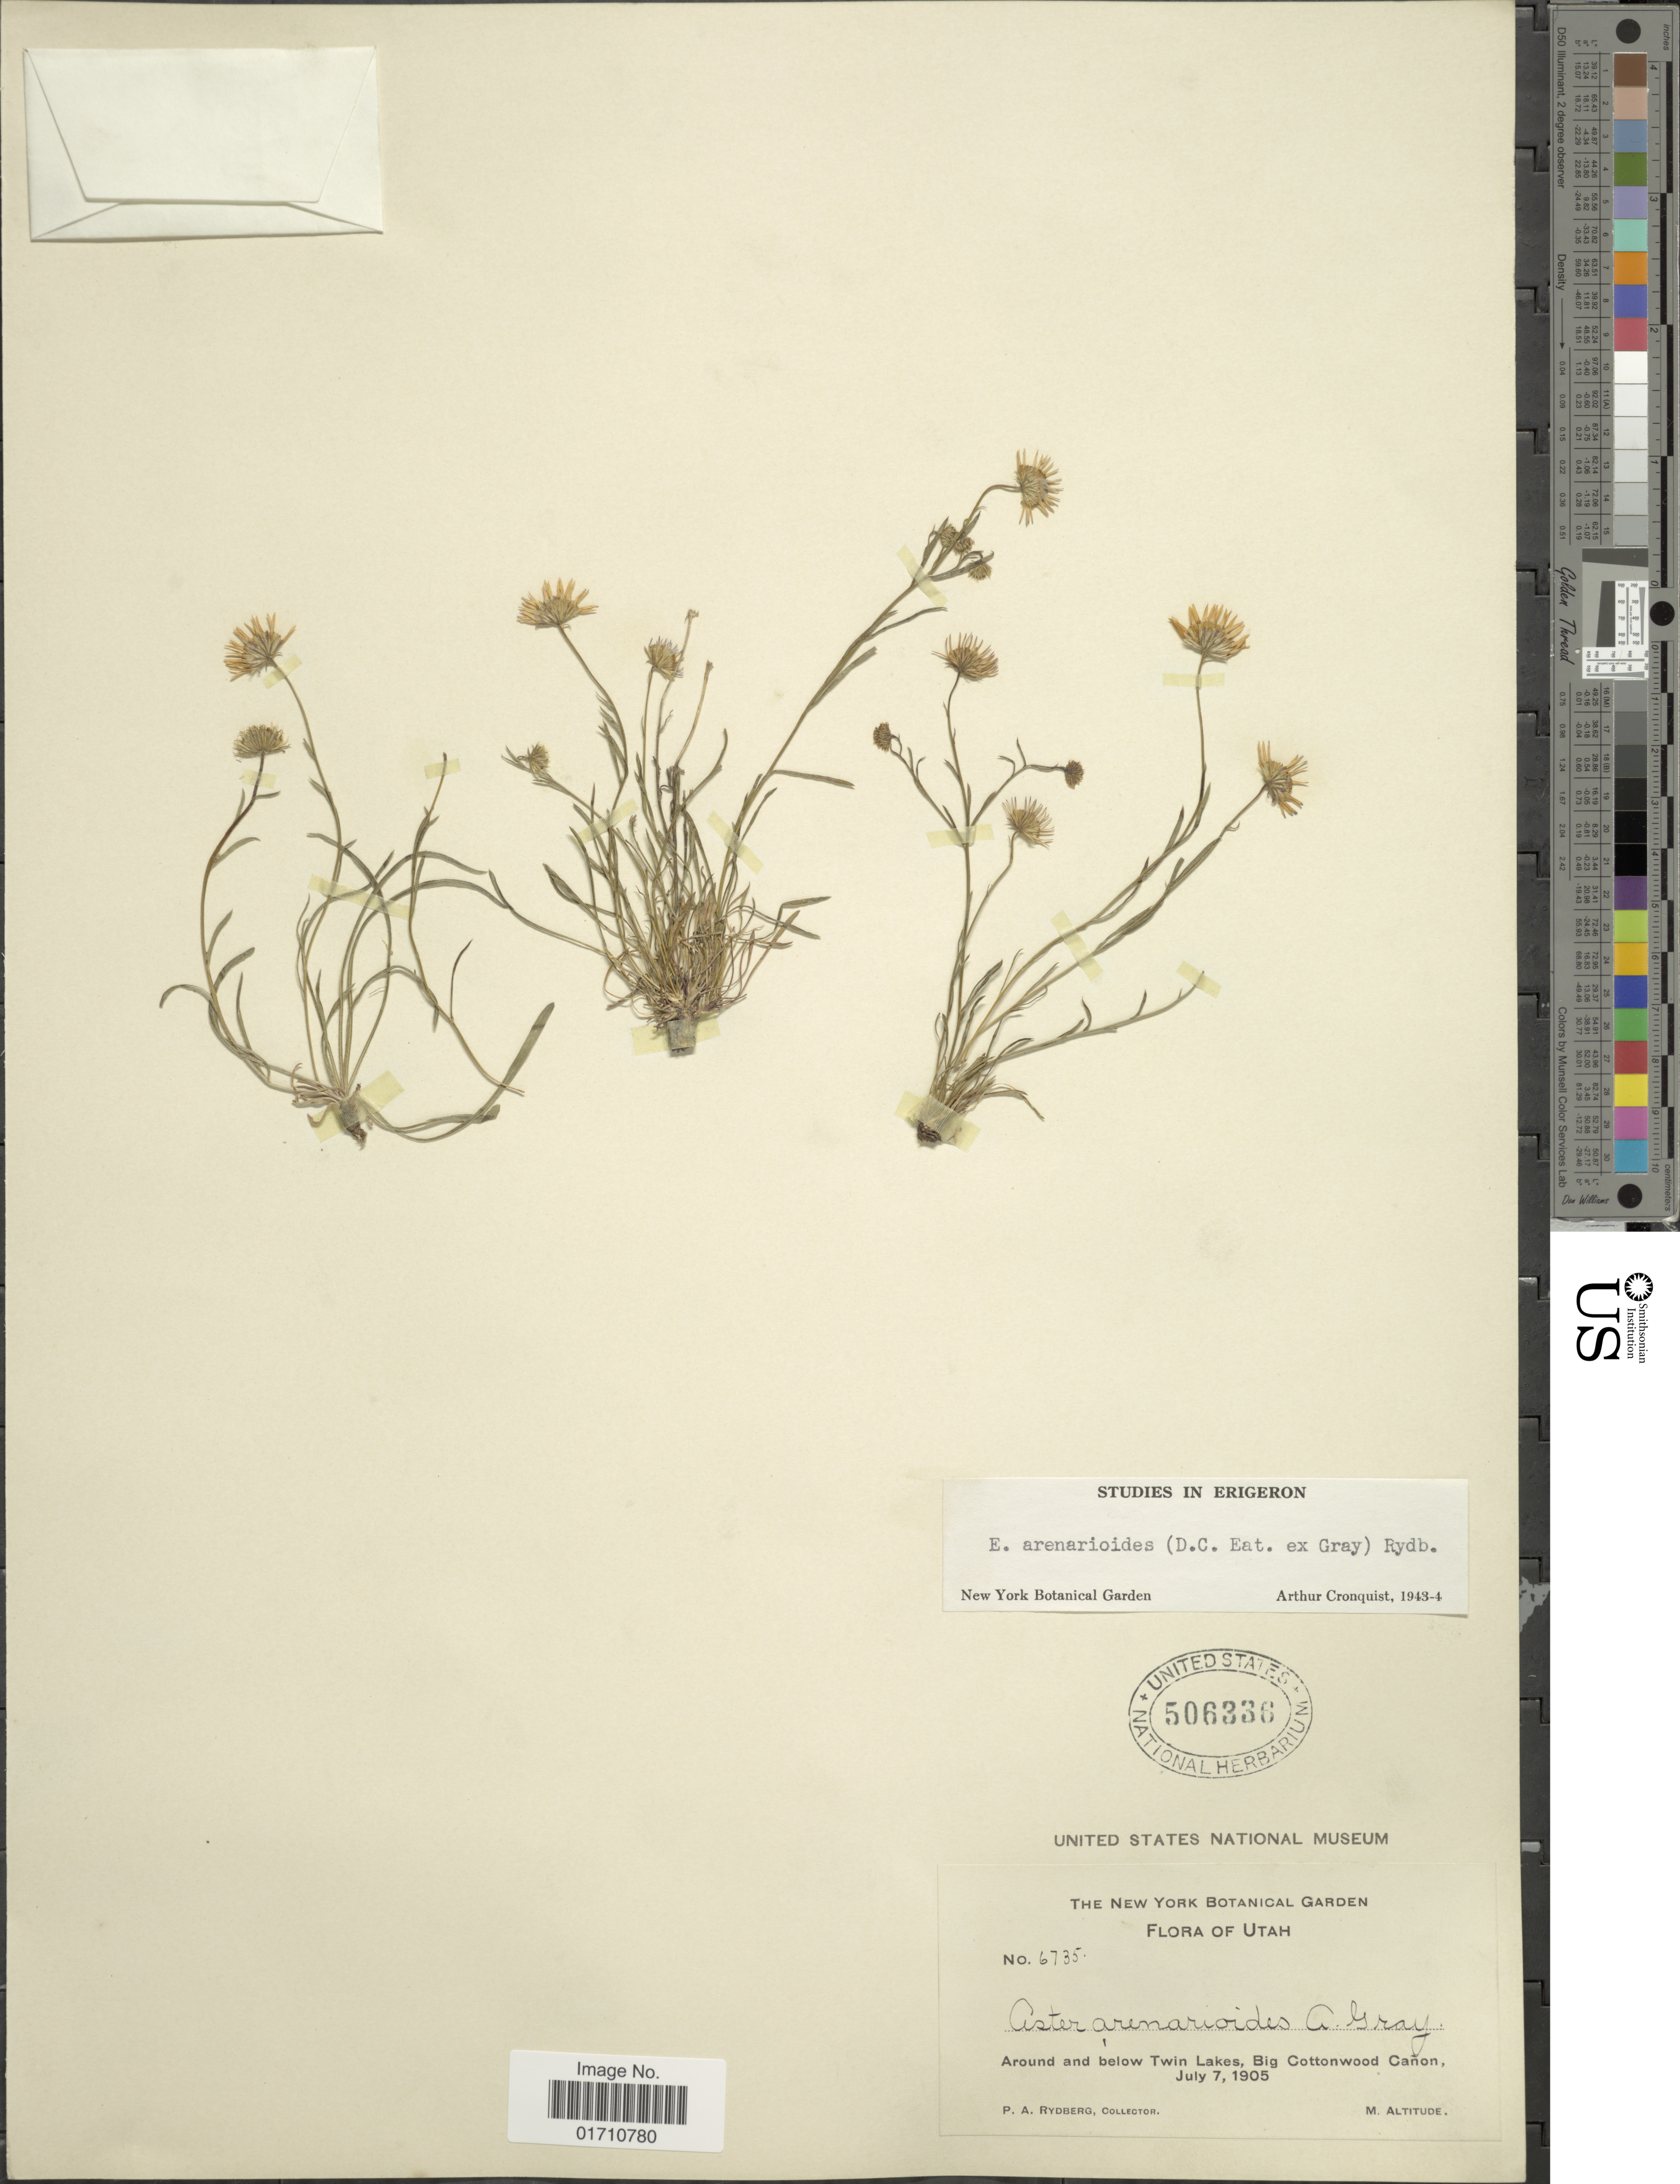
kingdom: Plantae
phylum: Tracheophyta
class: Magnoliopsida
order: Asterales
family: Asteraceae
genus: Erigeron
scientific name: Erigeron arenarioides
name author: (D.C. Eaton) Rydb.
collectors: P. A. Rydberg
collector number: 6735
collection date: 1905-07-07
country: United States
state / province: Utah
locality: Around and below Twin Lakes, Big Cottonwood Canon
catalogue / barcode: US 506336